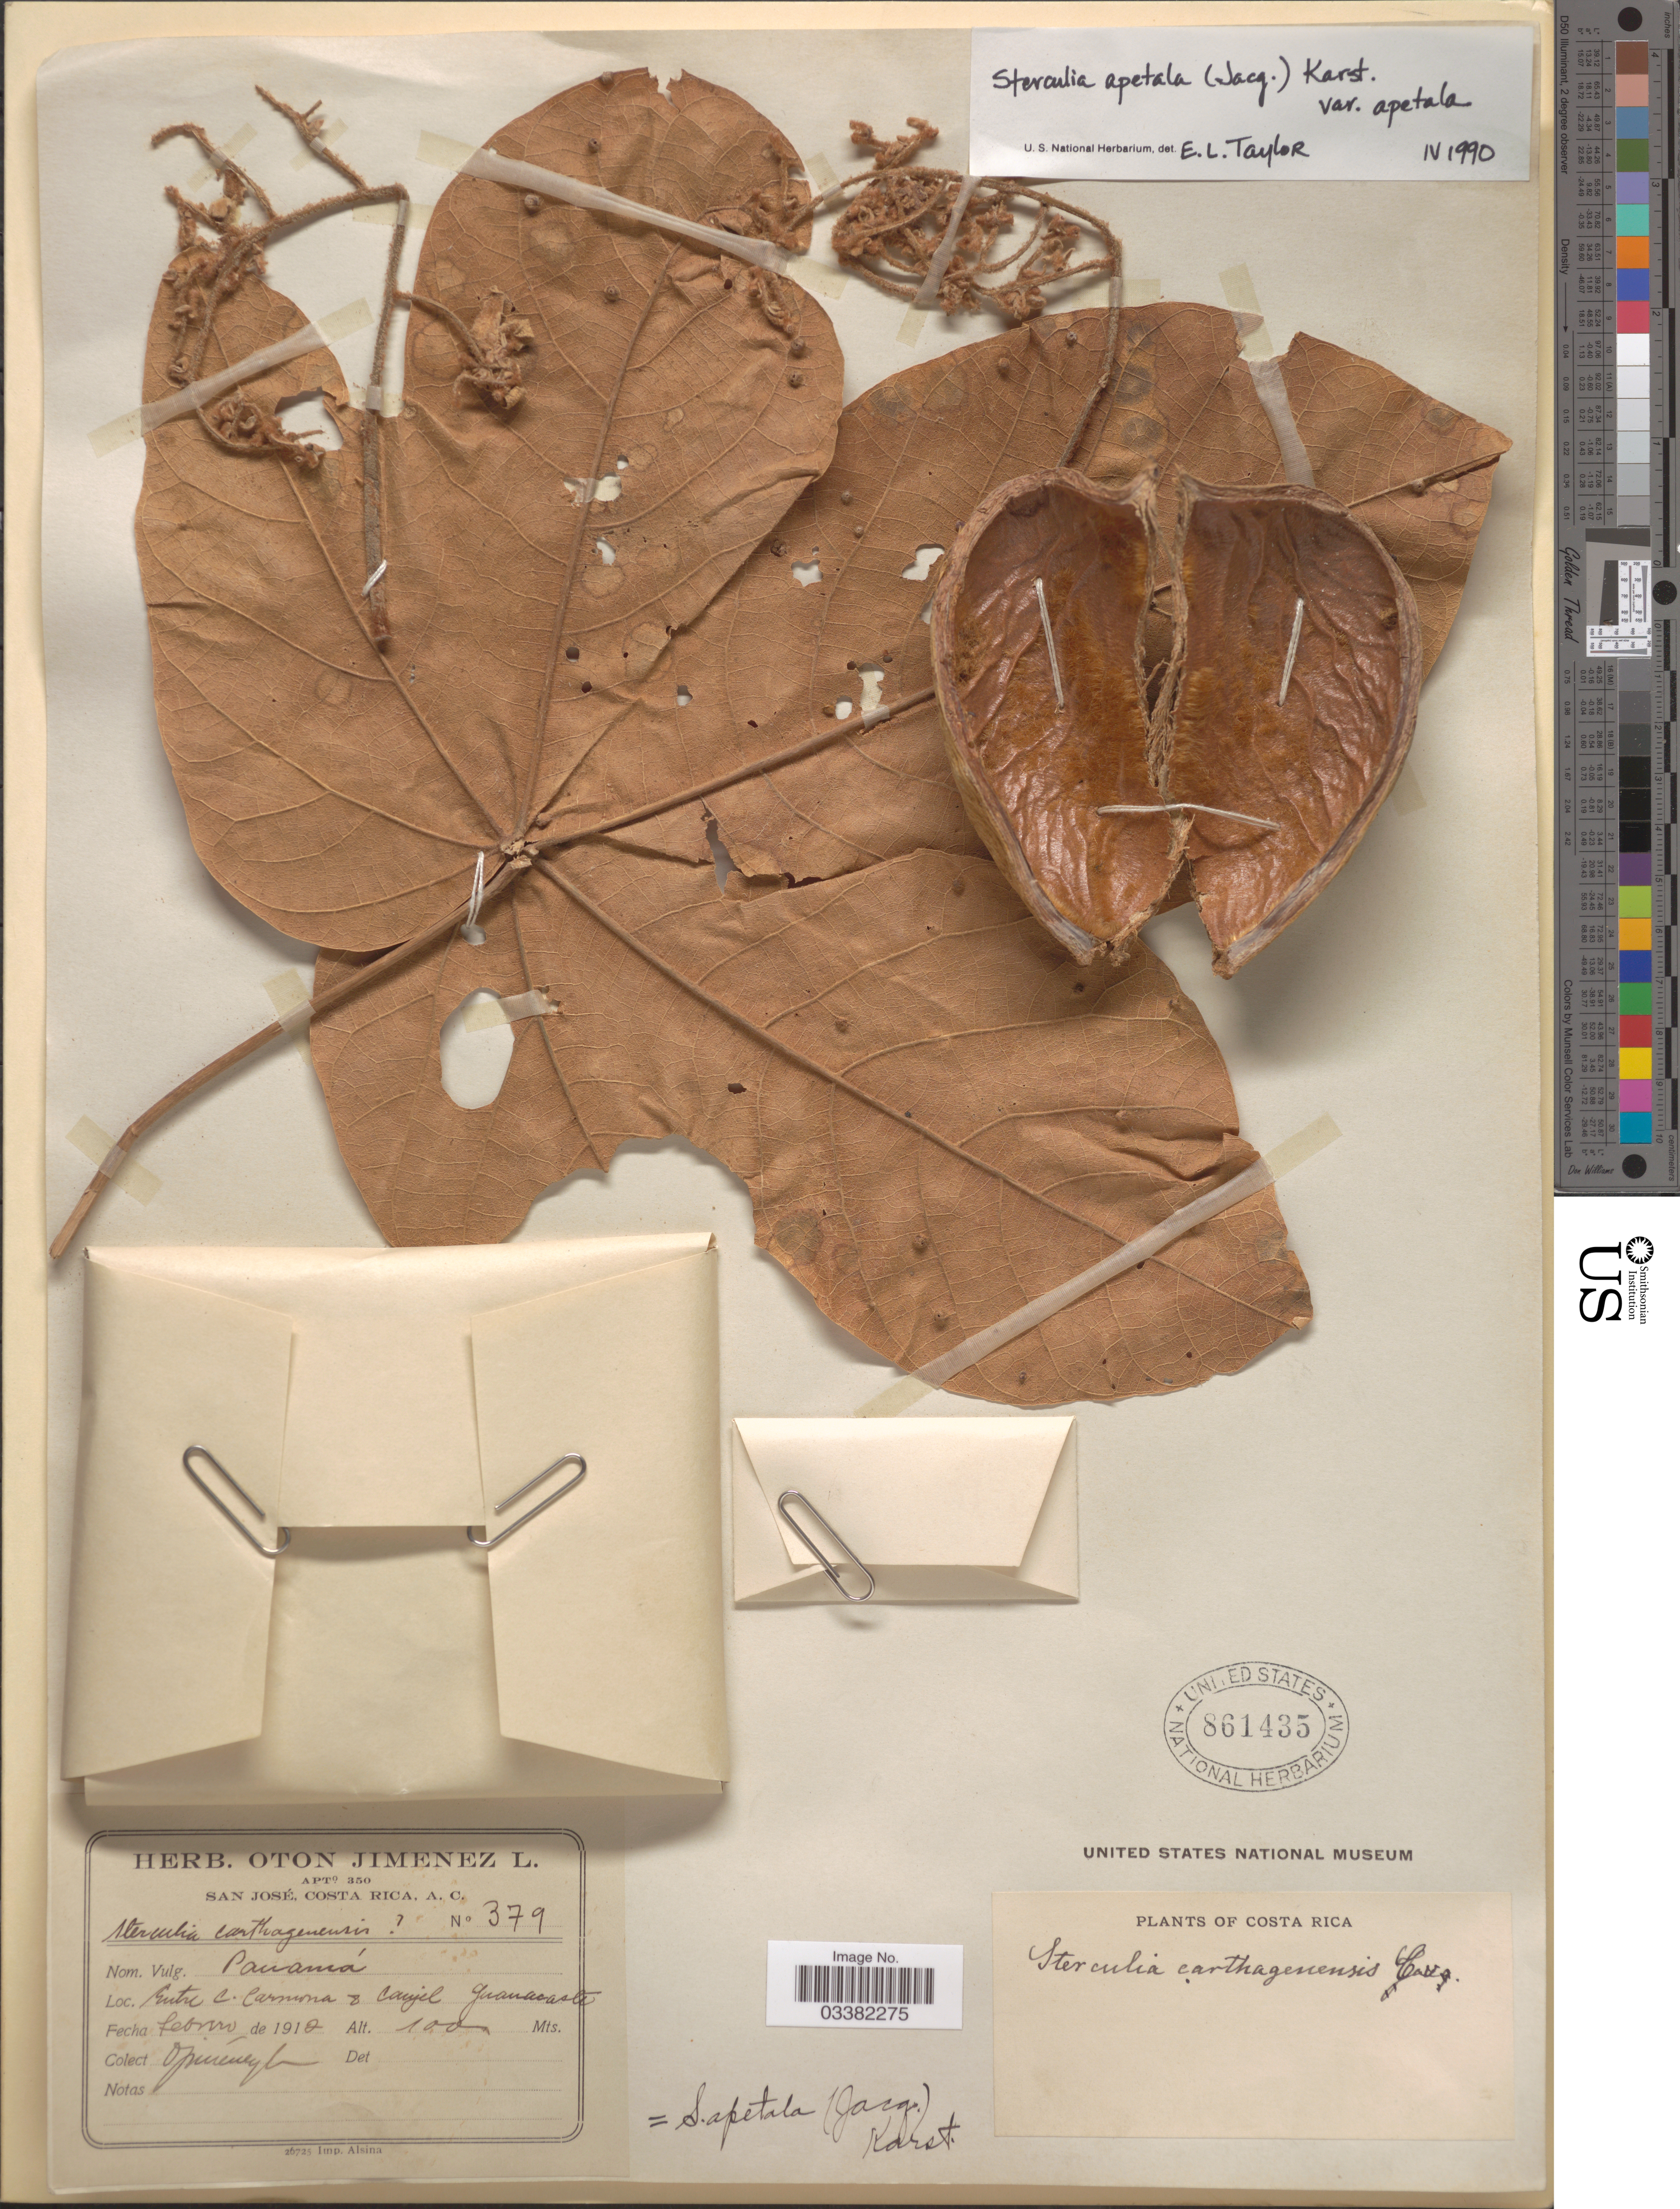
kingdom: Plantae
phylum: Tracheophyta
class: Magnoliopsida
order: Malvales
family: Malvaceae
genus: Sterculia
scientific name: Sterculia apetala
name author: (Jacq.) H. Karst.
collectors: O. Jiménez L.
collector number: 379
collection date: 1912-02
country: Costa Rica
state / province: Guanacaste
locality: Entre C. Carmona & Canjel.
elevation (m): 100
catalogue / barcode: US 861435